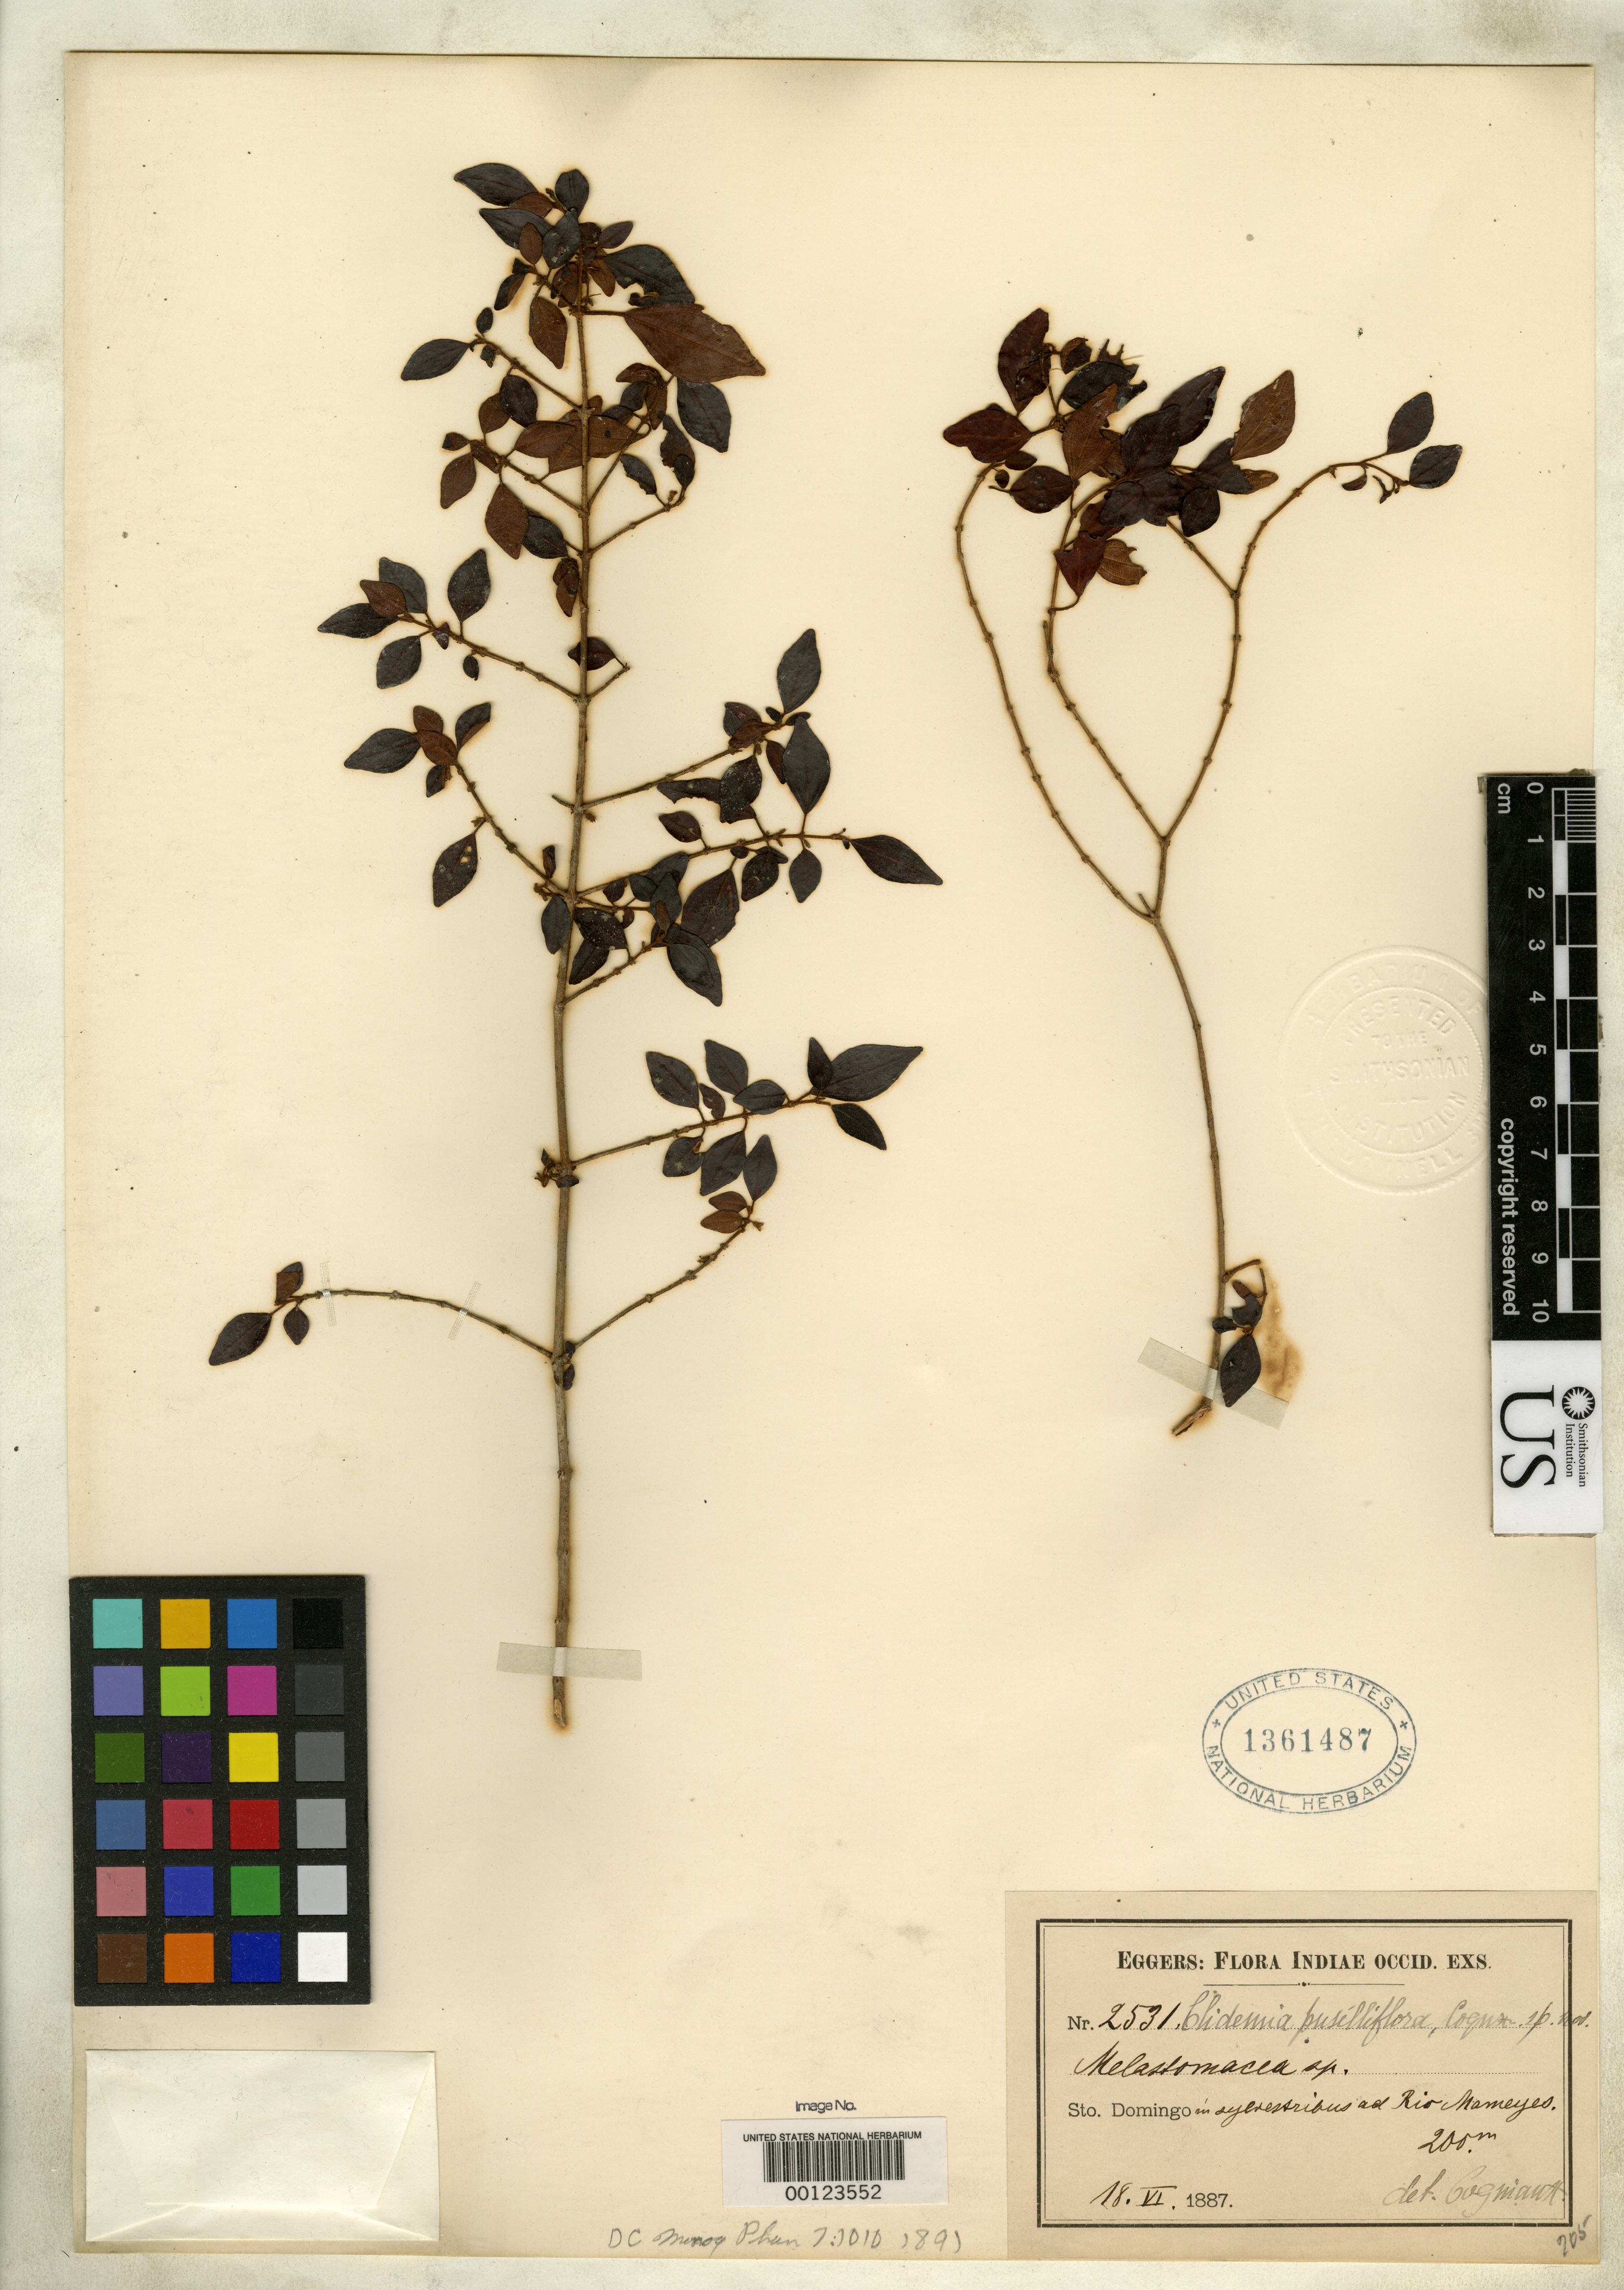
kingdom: Plantae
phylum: Tracheophyta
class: Magnoliopsida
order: Myrtales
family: Melastomataceae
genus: Clidemia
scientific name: Clidemia pusilliflora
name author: Cogn. in A. DC.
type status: Isosyntype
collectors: H. F. A. von Eggers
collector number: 2531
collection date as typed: Jun 1887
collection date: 1887-06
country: Dominican Republic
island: Hispaniola Island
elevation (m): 200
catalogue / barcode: US 1361487